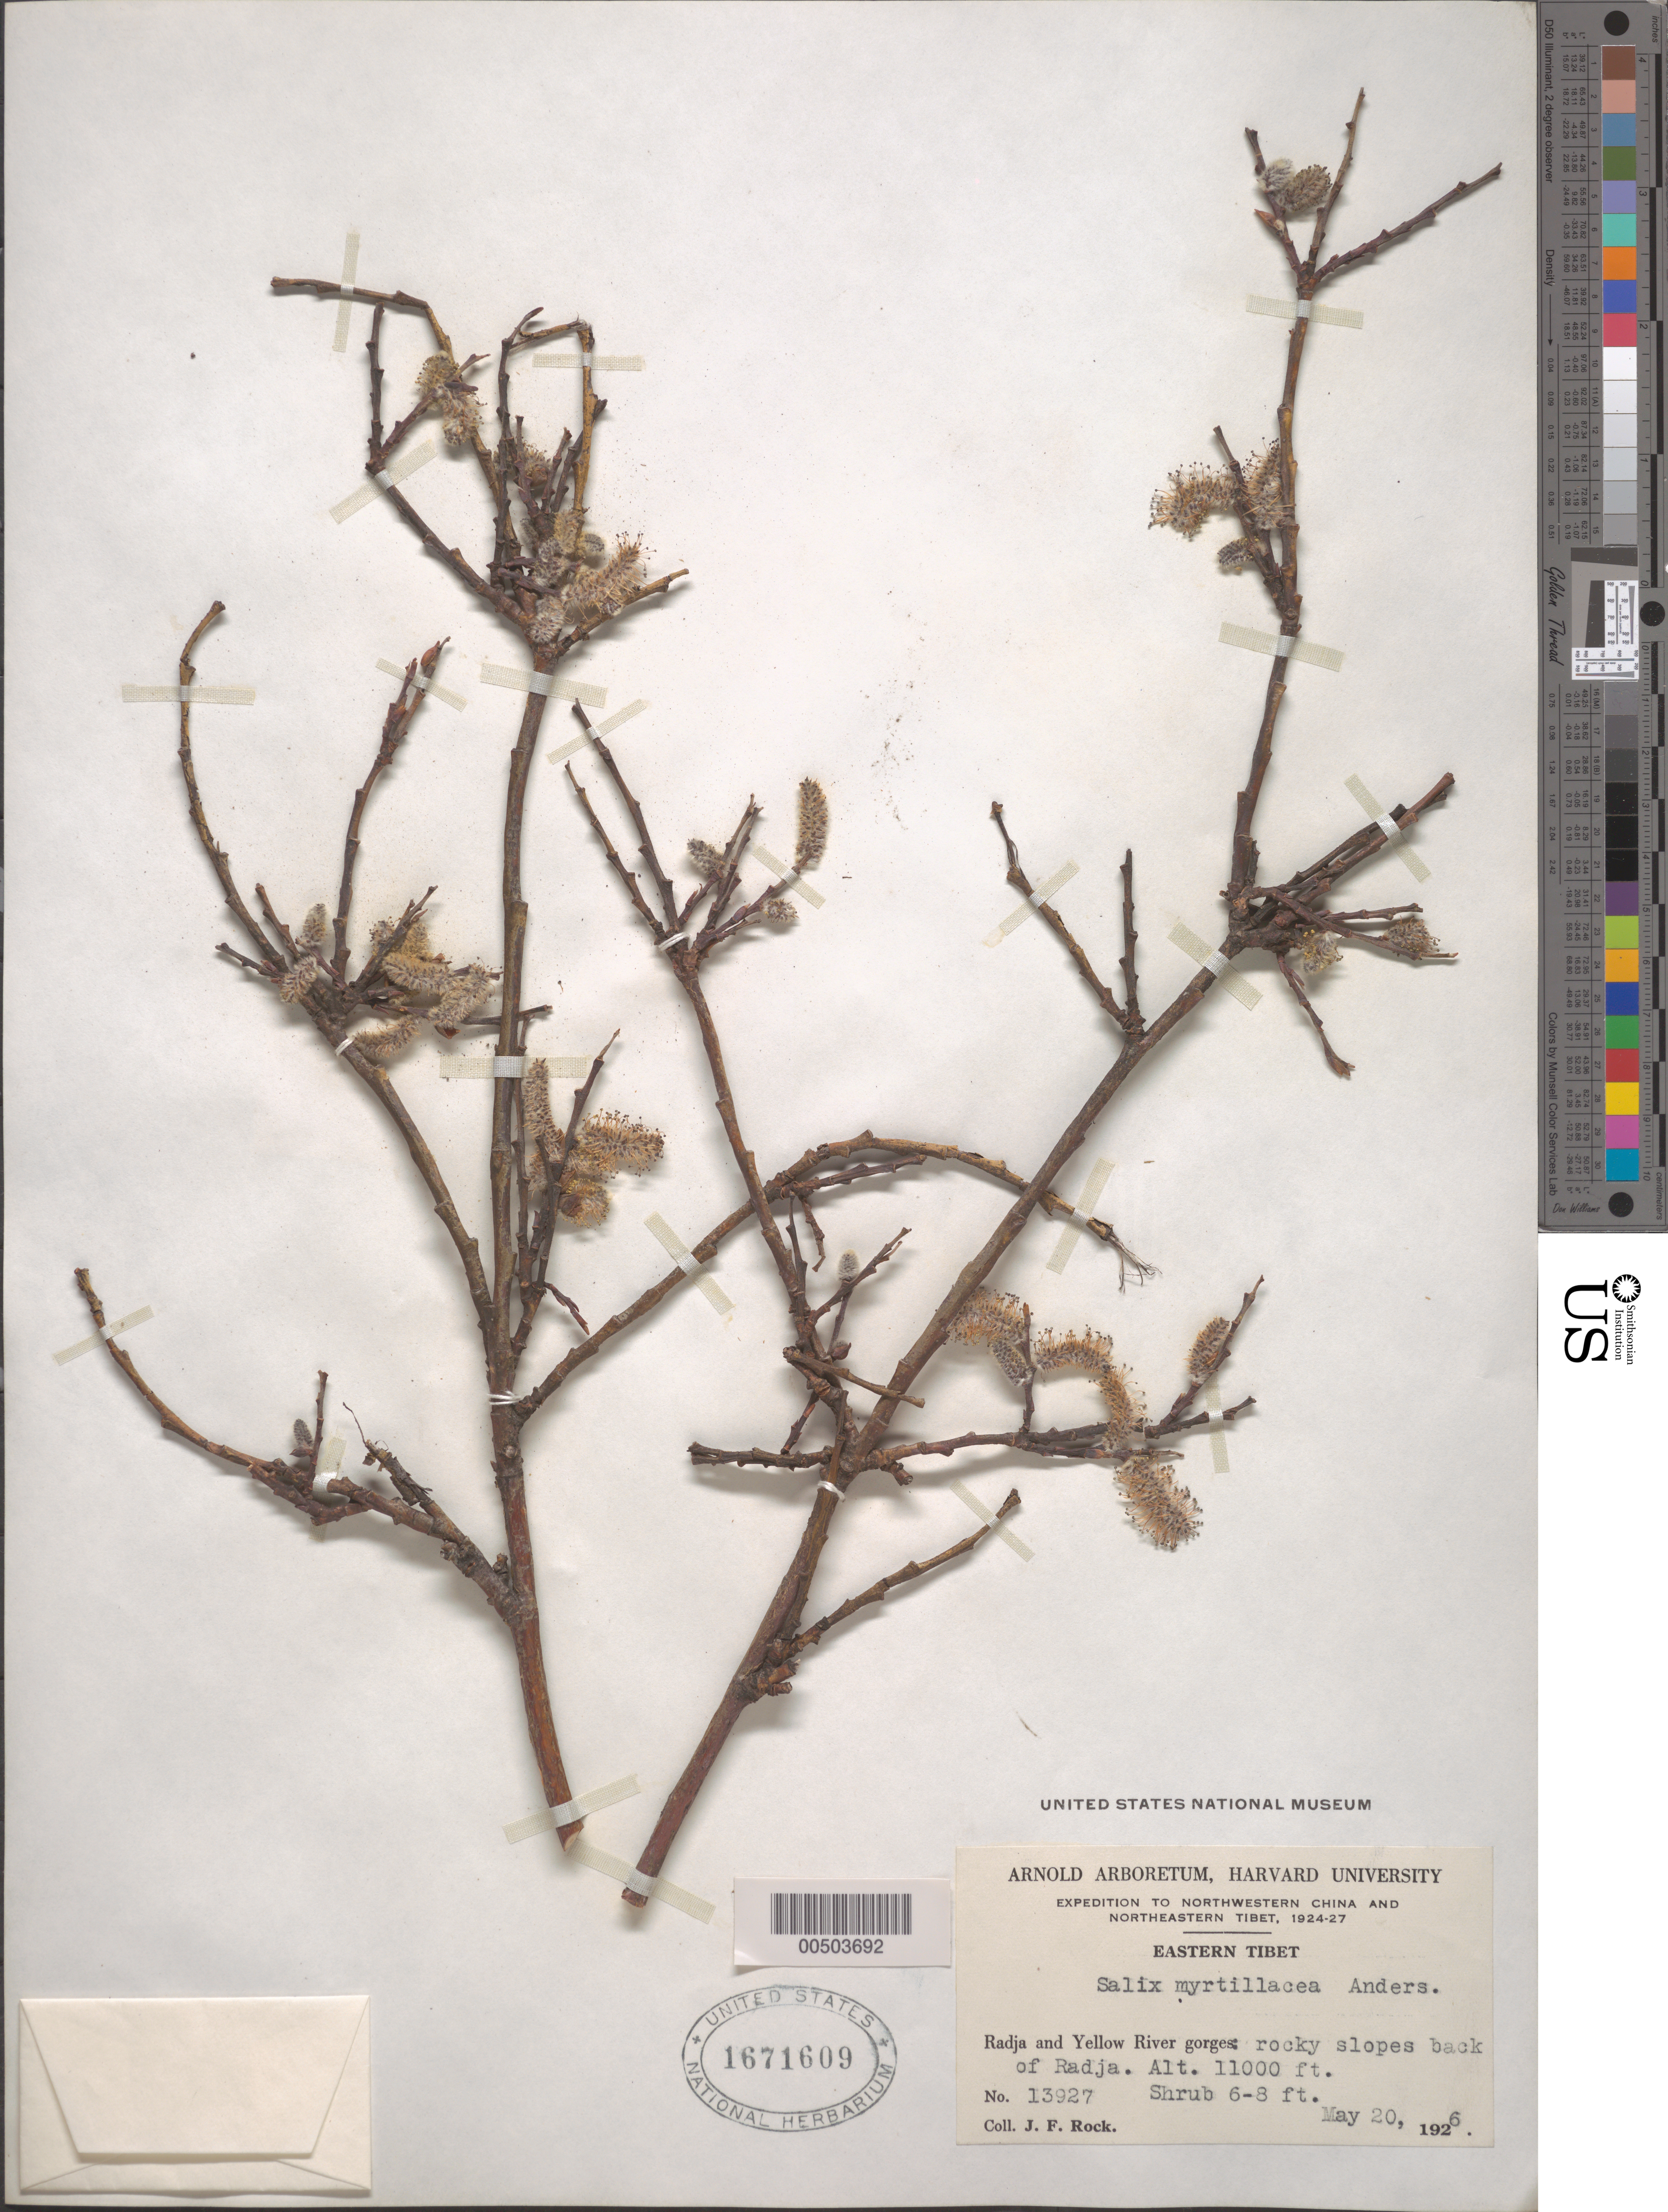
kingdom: Plantae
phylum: Tracheophyta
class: Magnoliopsida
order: Malpighiales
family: Salicaceae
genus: Salix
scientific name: Salix myrtillacea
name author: Andersson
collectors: J. F. Rock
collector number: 13927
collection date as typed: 20 May 1926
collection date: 1926-05-20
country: China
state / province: Xizang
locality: Radja and Yellow River gorges: rocky slopes back of Radja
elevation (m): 3353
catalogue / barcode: US 1671609